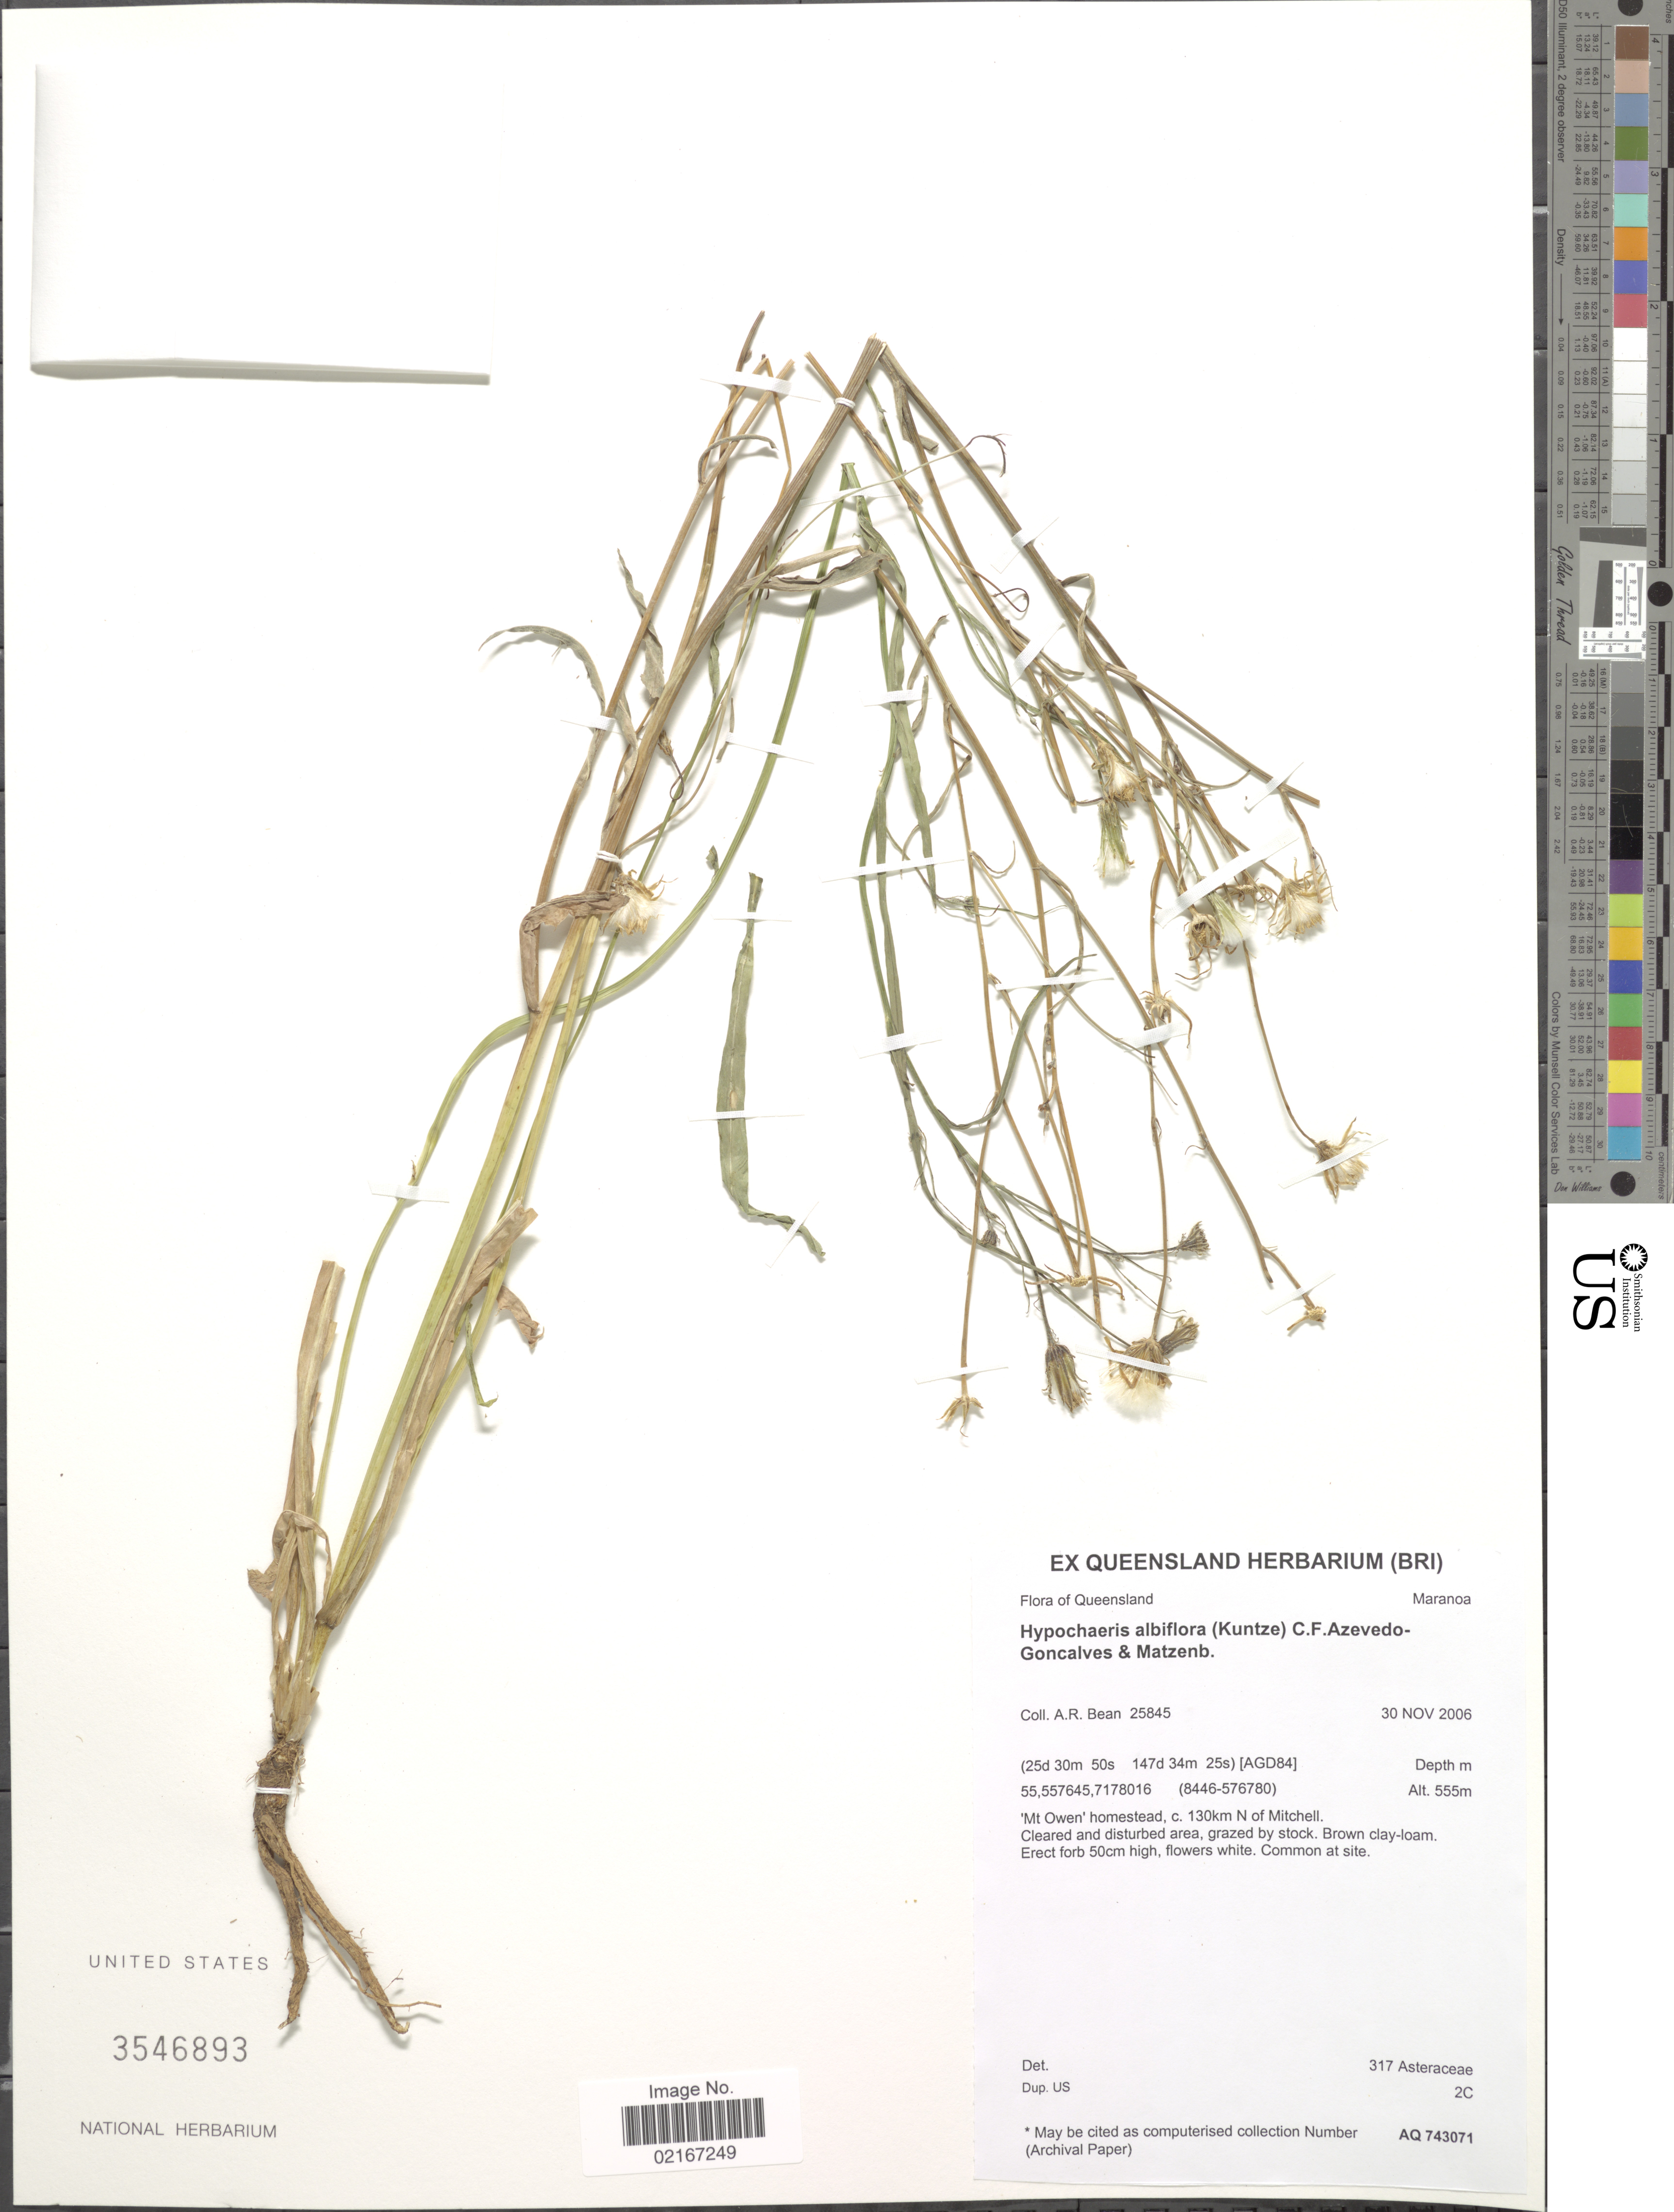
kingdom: Plantae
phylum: Tracheophyta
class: Magnoliopsida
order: Asterales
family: Asteraceae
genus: Hypochaeris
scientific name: Hypochaeris albiflora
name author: (Kuntze) Azevêdo-Gonç. & Matzenb.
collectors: A. R. Bean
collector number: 25845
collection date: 2006-11-30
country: Australia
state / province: Queensland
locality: Maranoa, Mt Owen homestead, c. 130 km N of Mitchell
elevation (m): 555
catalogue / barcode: US 3546893